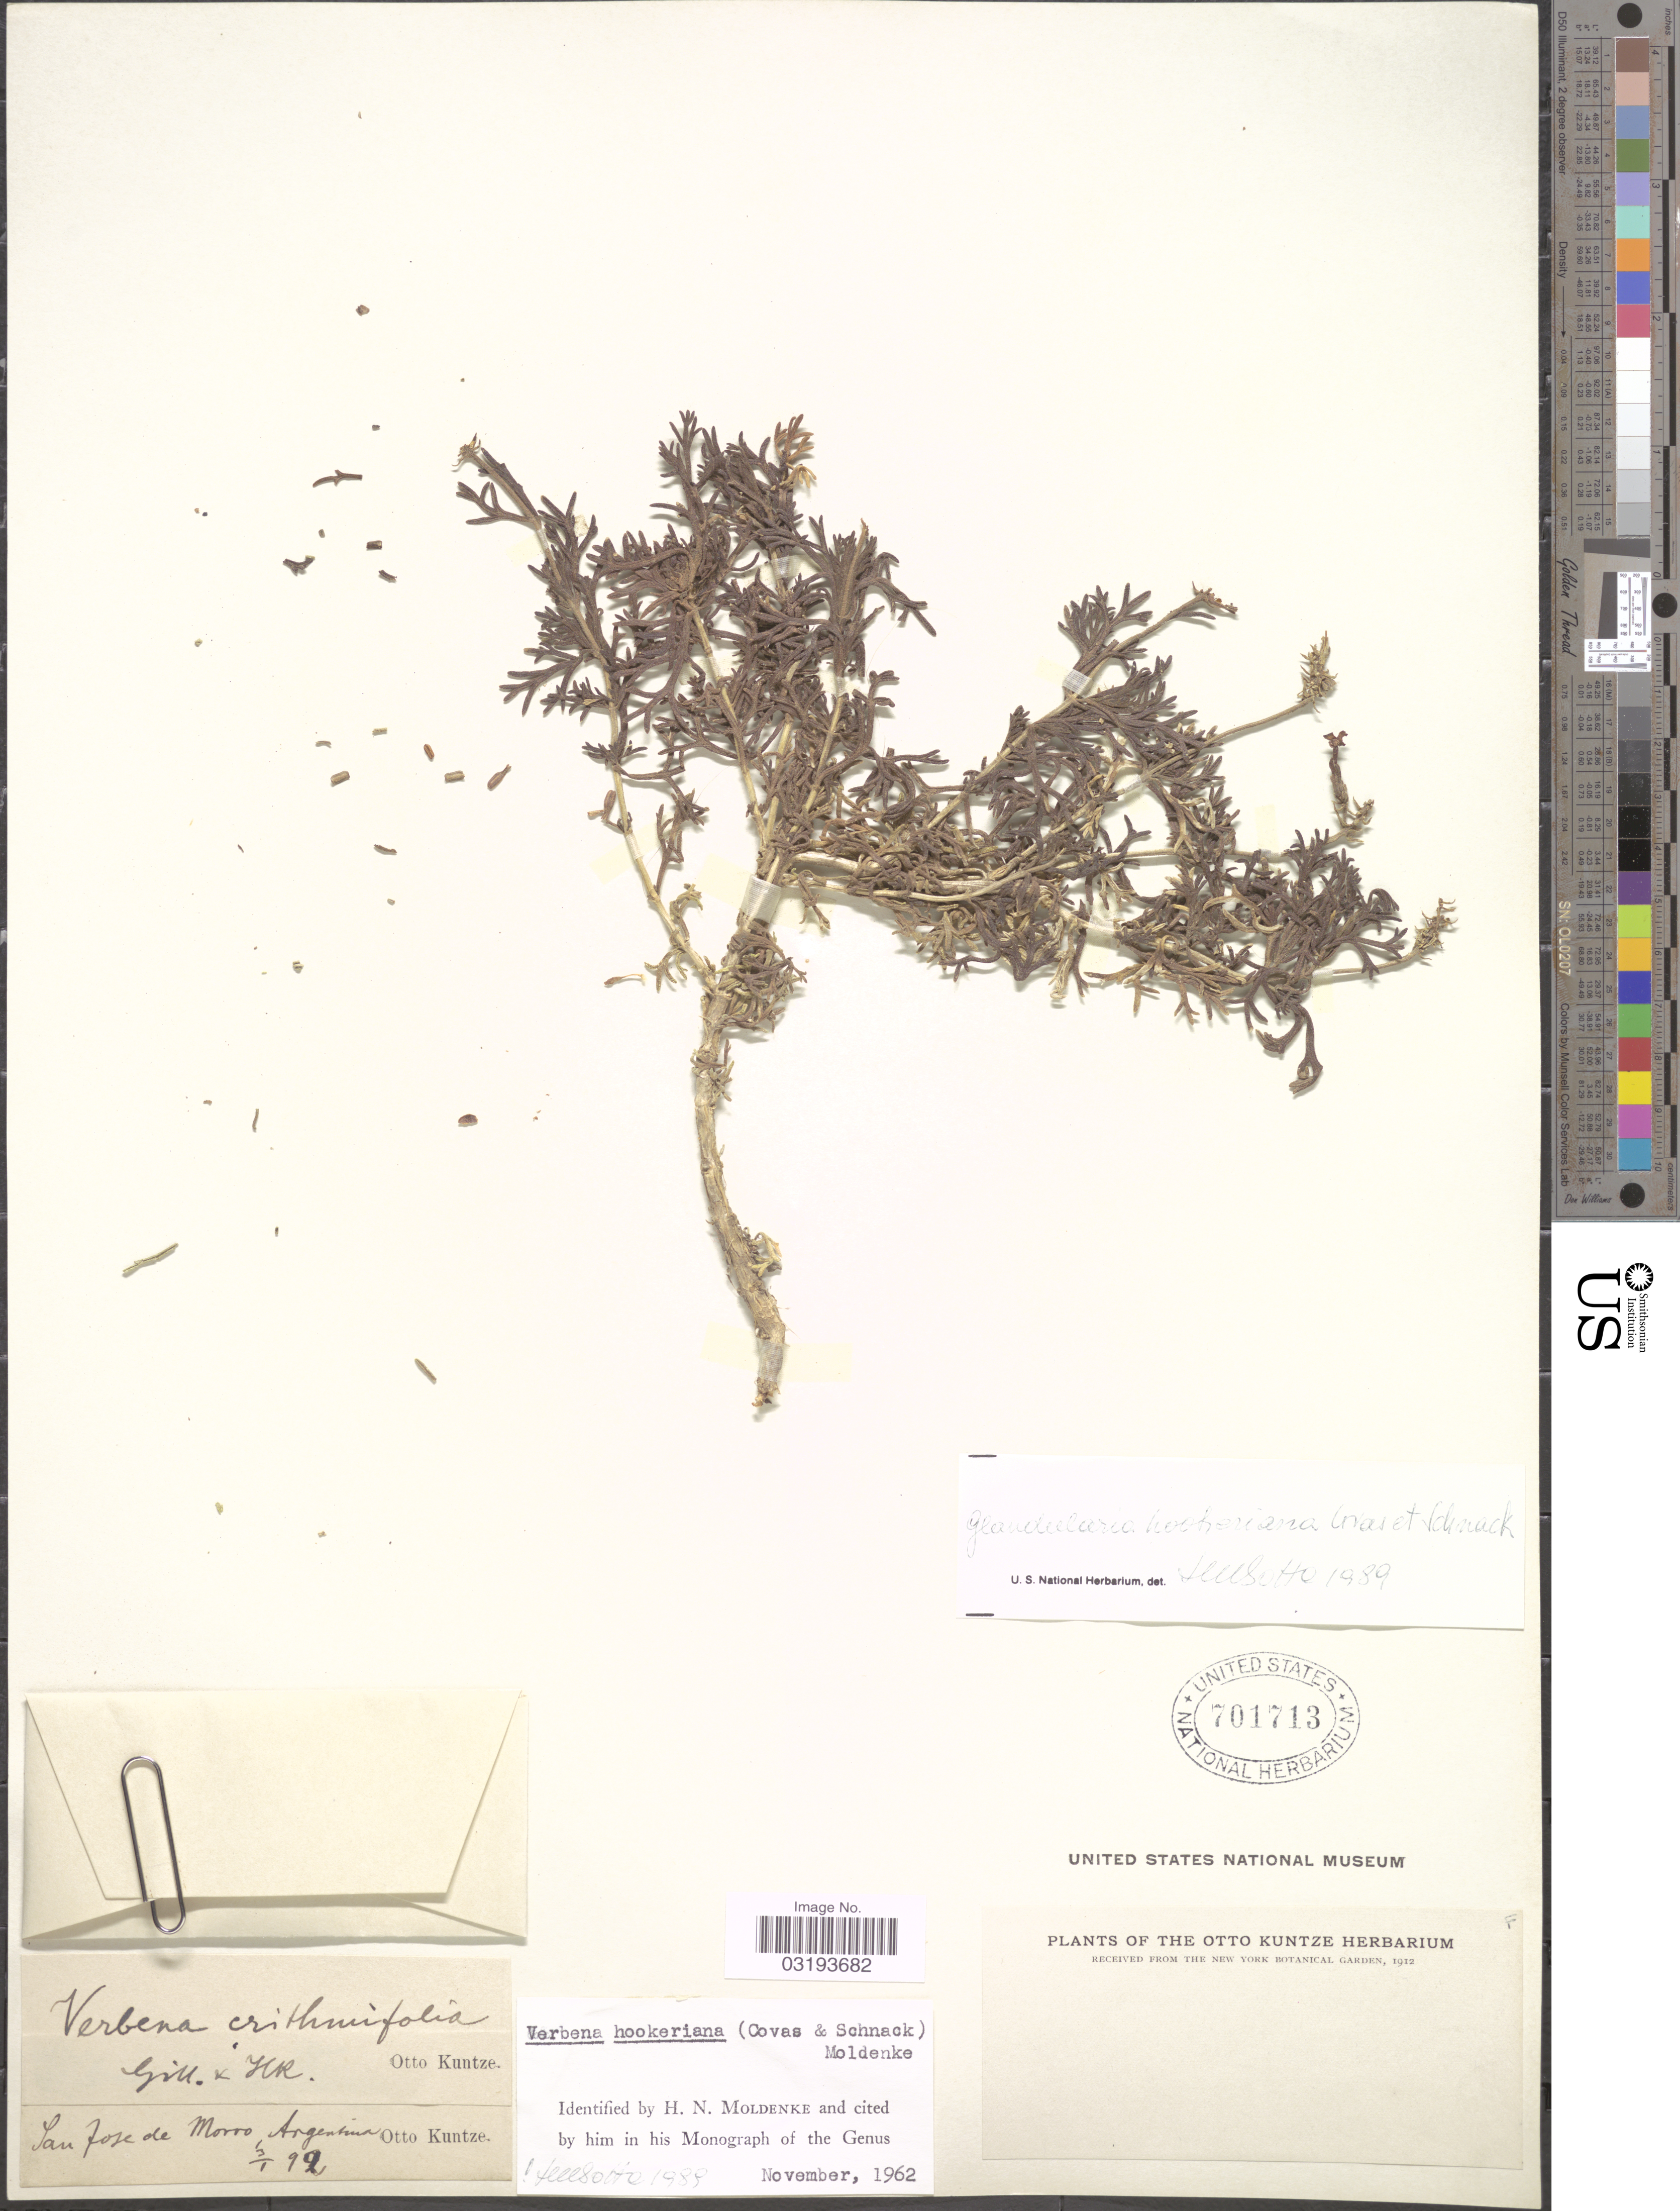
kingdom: Plantae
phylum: Tracheophyta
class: Magnoliopsida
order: Lamiales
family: Verbenaceae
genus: Verbena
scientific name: Verbena hookeriana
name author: (Covas & Schack) Moldenke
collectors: C.E.O. Kuntze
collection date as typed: Transcribed d/m/y: 3/1/92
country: Argentina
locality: San Jose de Morro Argentina.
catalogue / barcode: US 701713